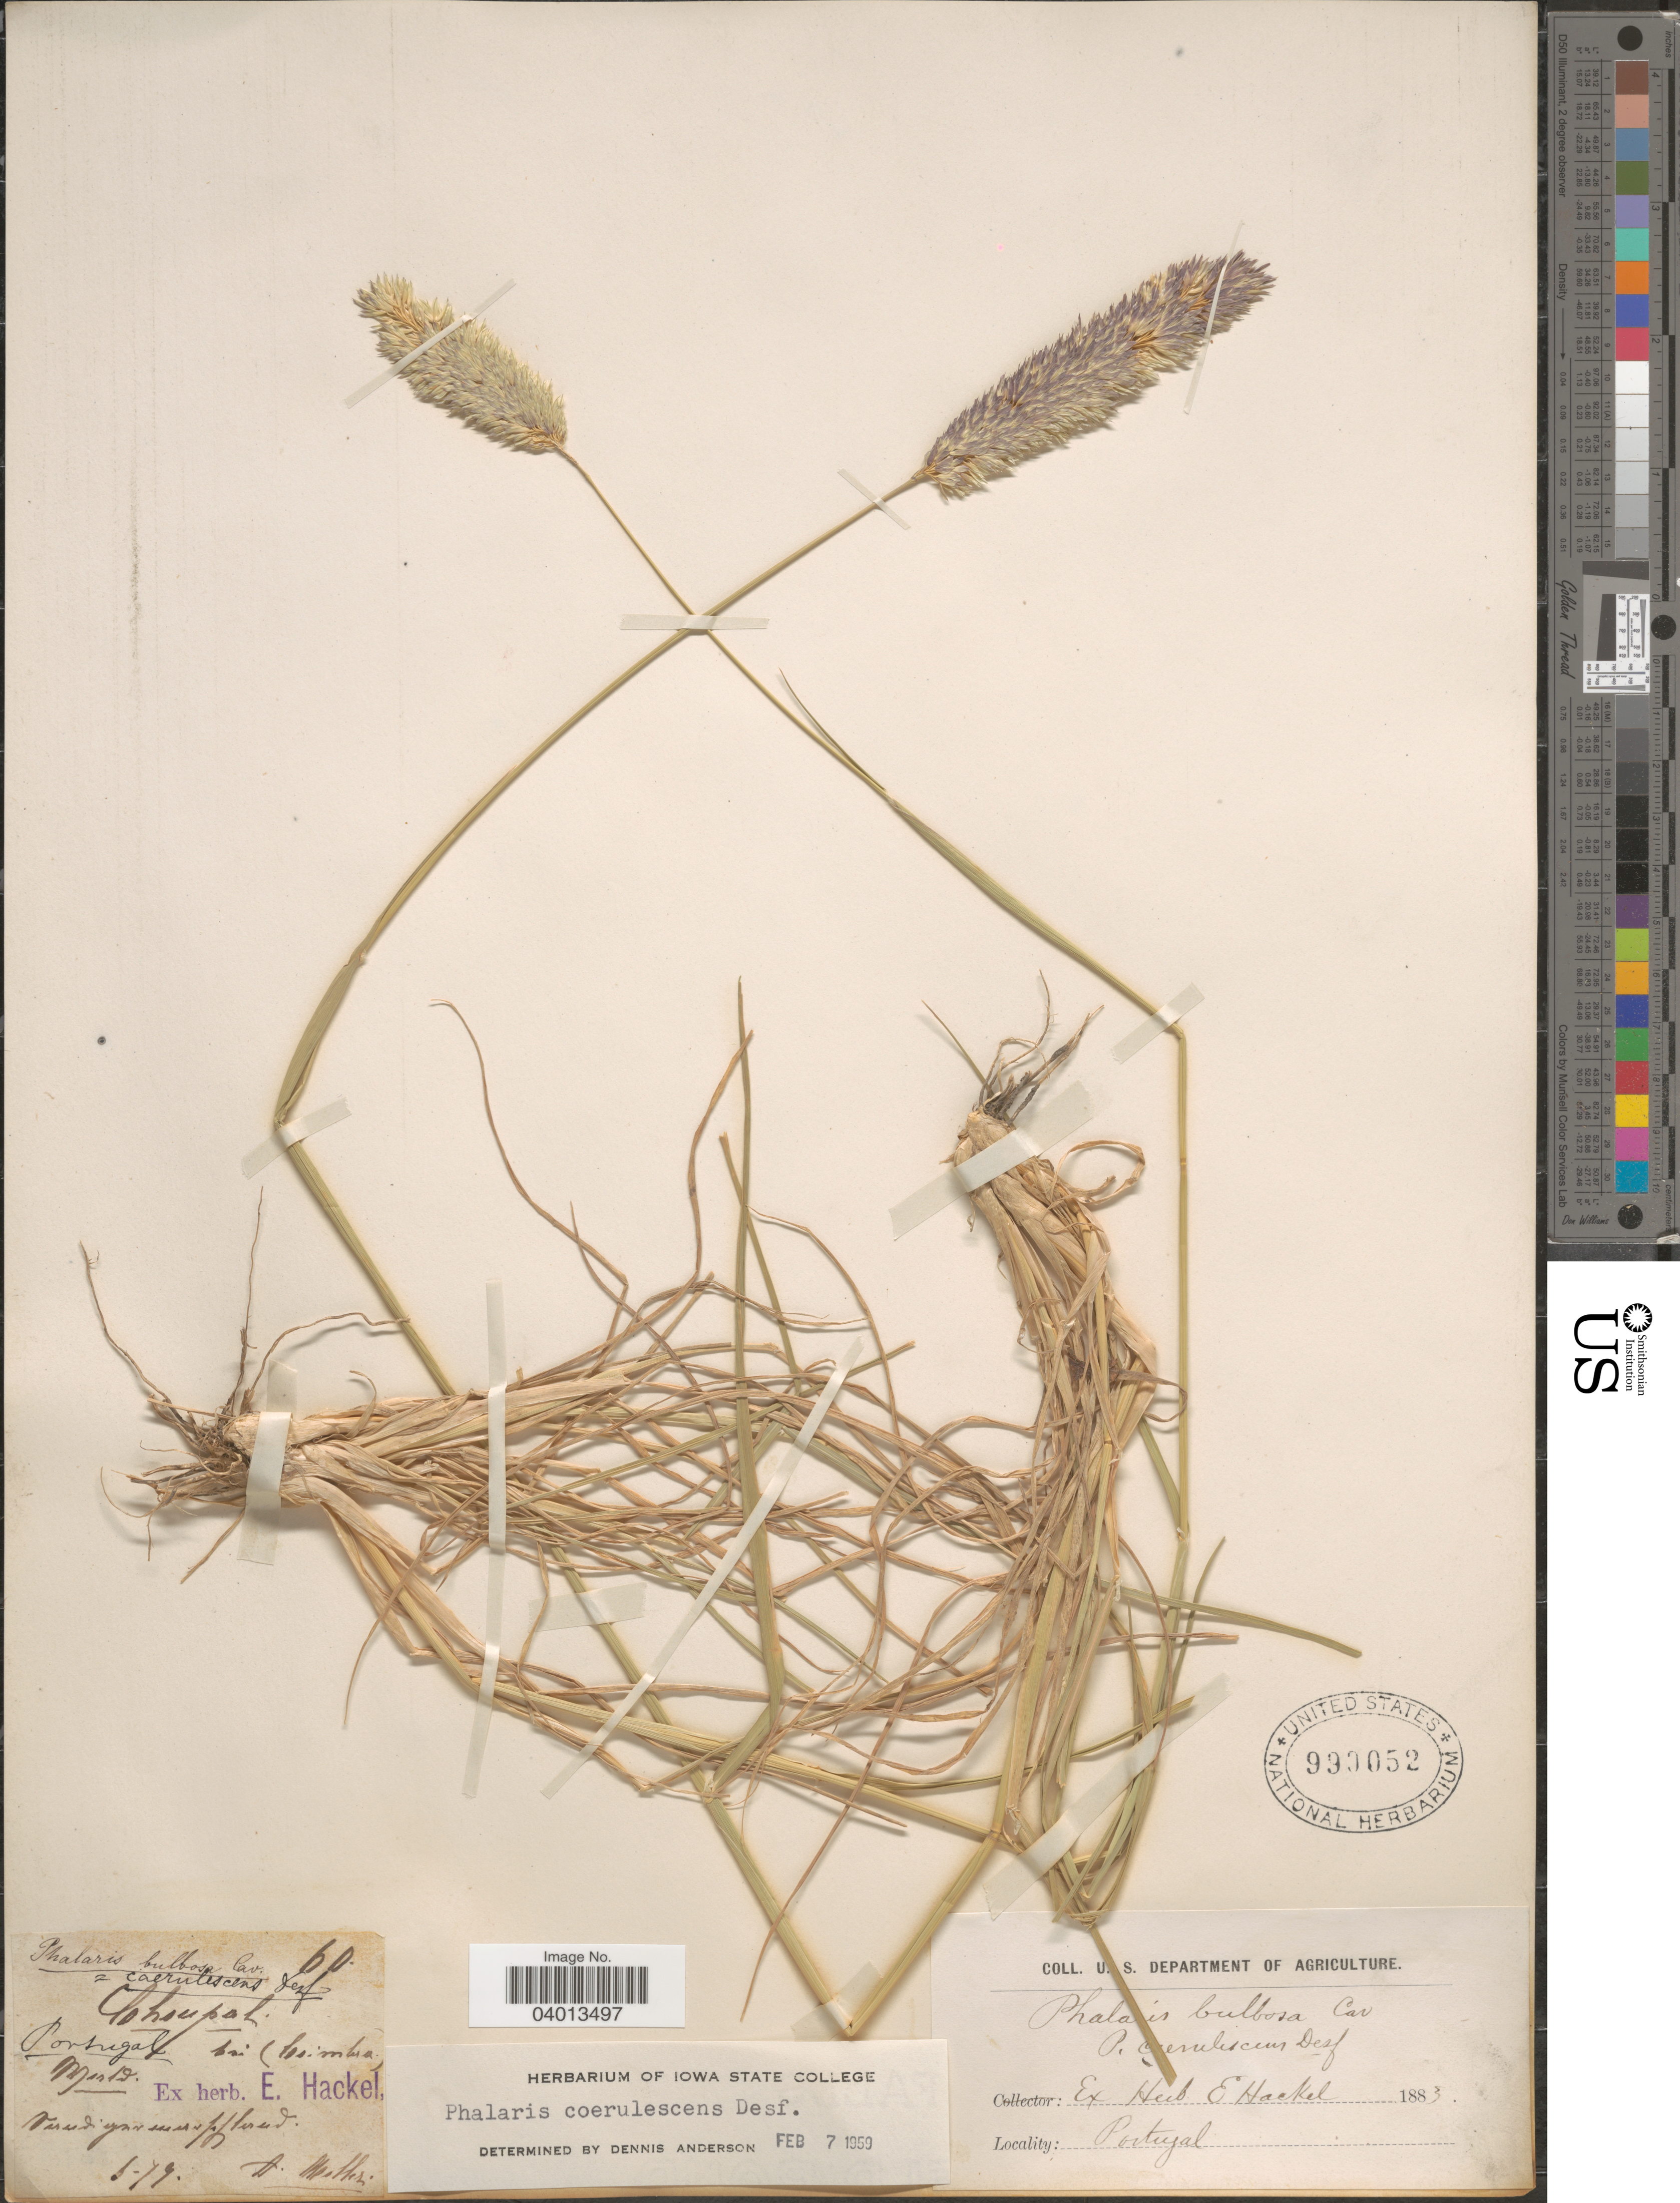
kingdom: Plantae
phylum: Tracheophyta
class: Liliopsida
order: Poales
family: Poaceae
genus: Phalaris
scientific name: Phalaris coerulescens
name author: Desf.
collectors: A. Moller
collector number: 60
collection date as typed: Transcribed d/m/y: /6/79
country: Portugal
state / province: Coimbra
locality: Choupal bai (Coimbra) Montal. Tarud [illegible text].[interpreted]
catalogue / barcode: US 990052